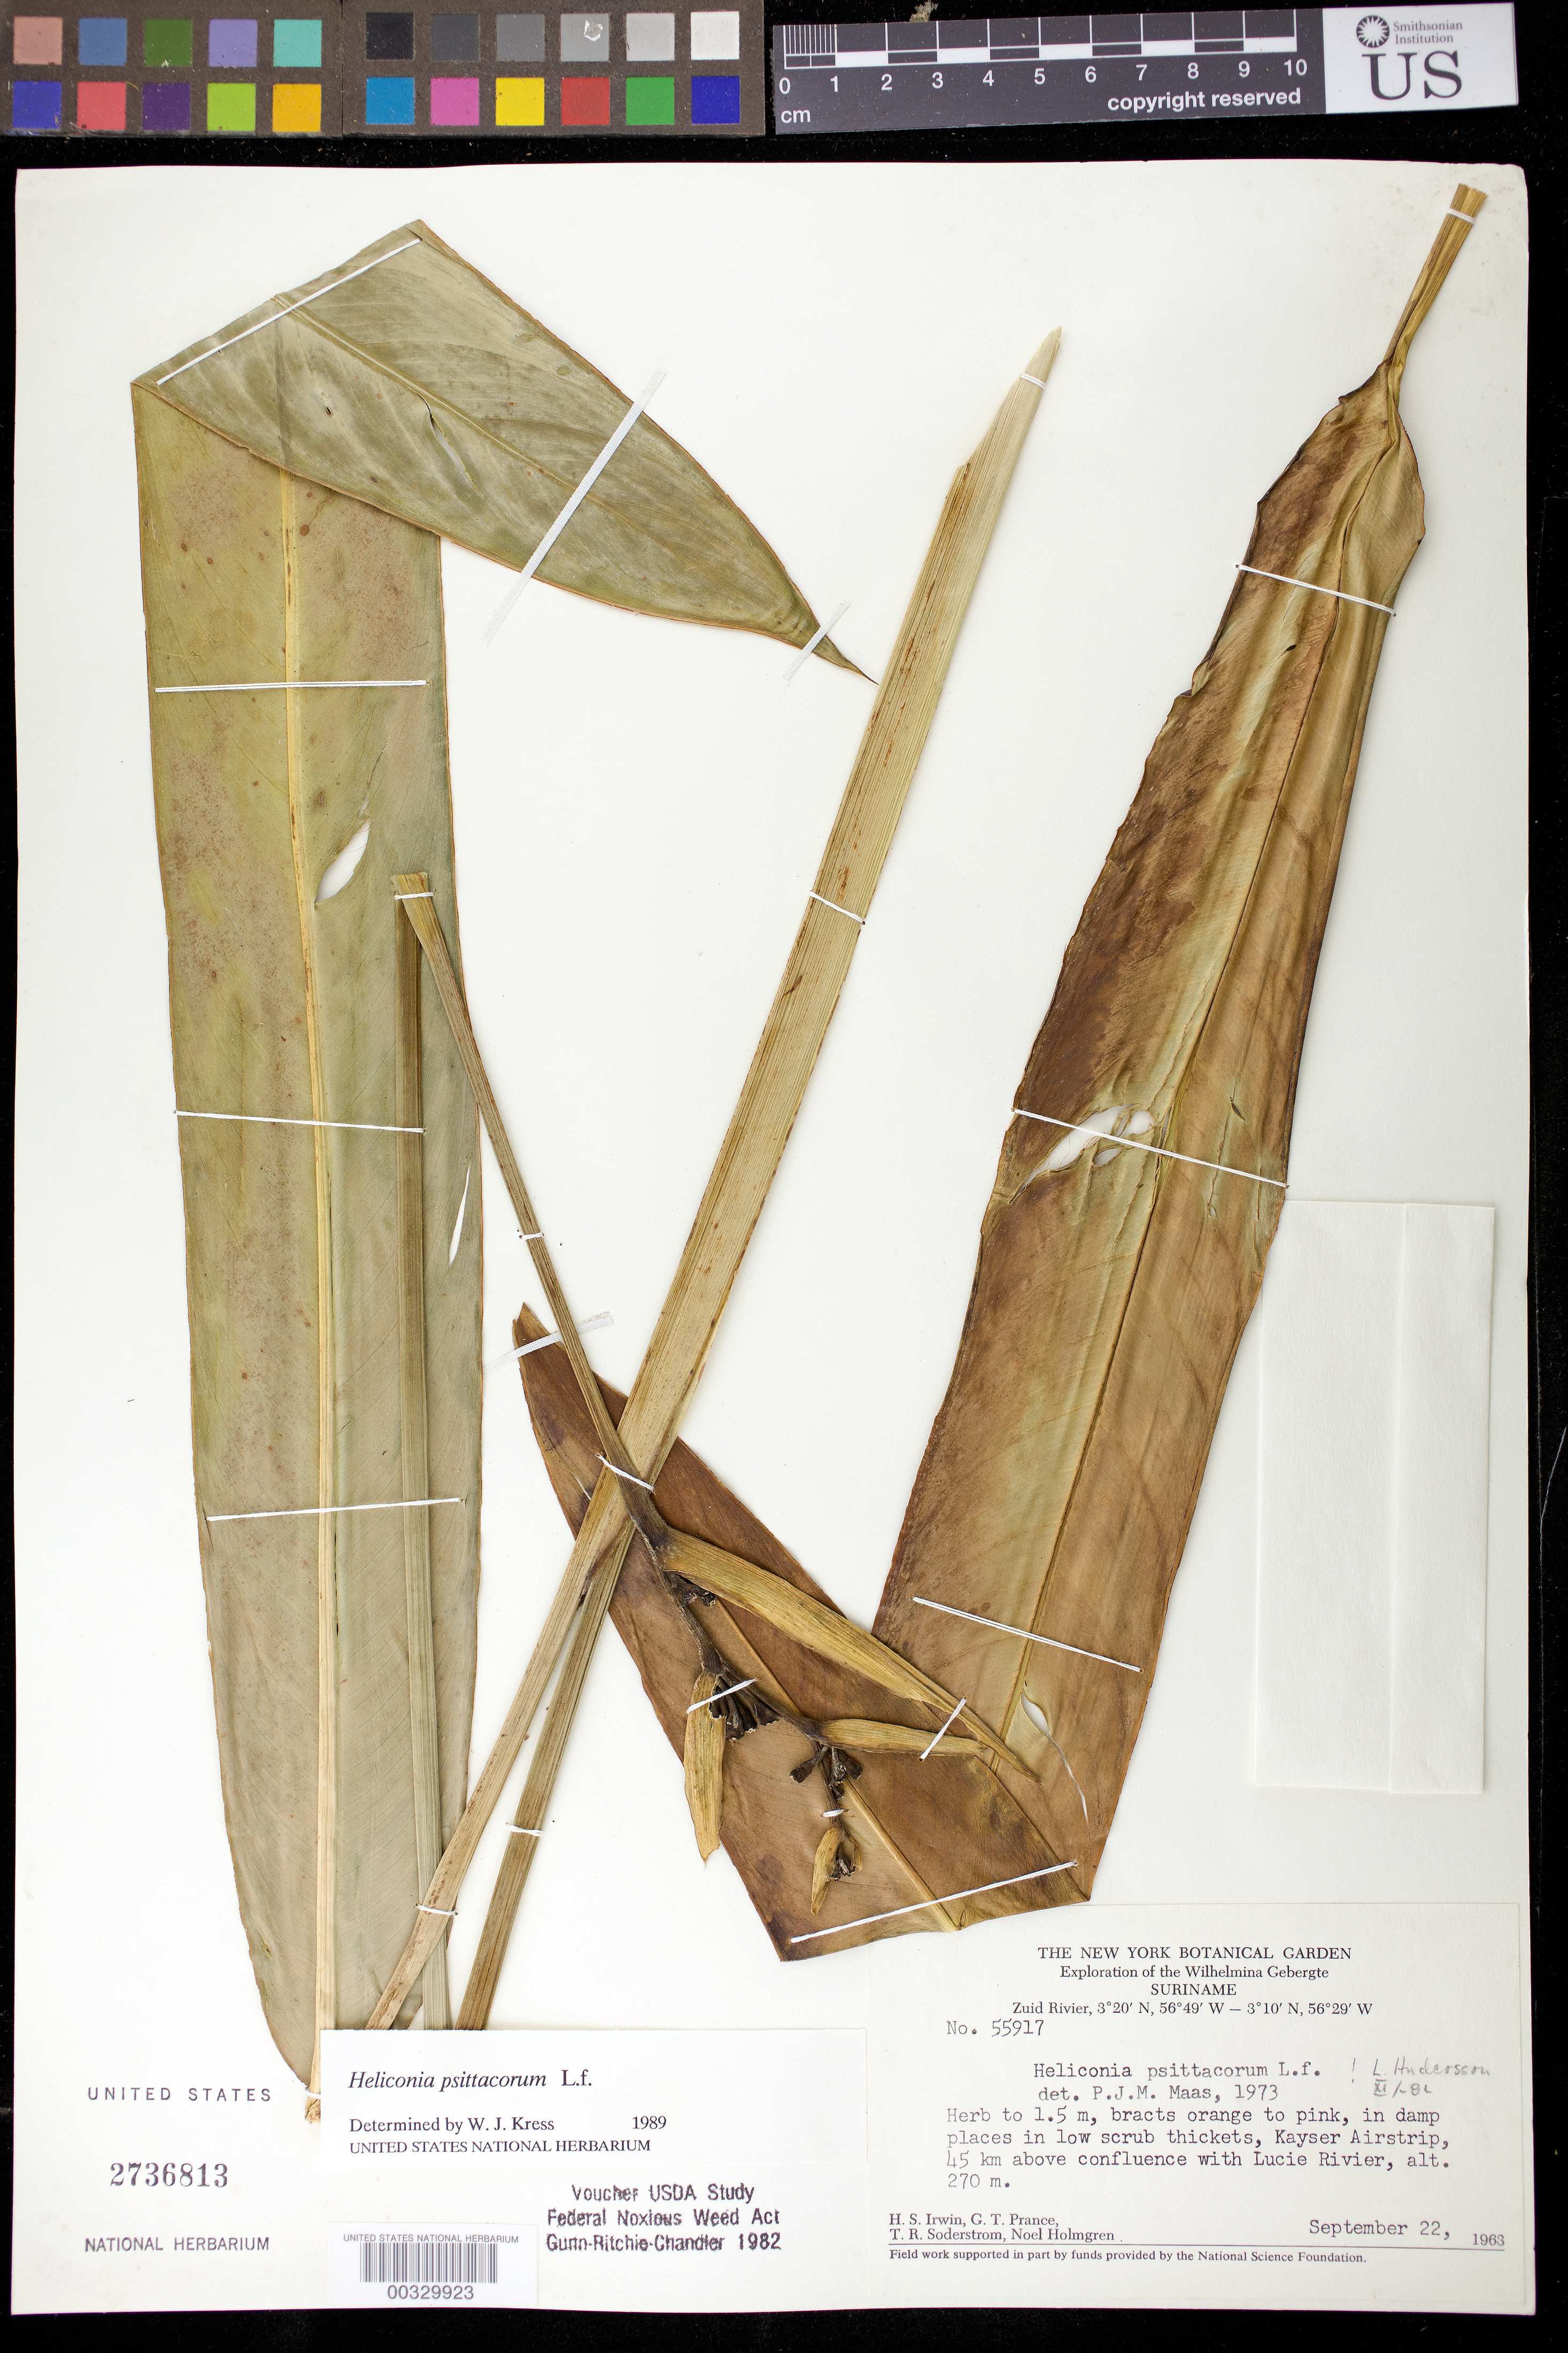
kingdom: Plantae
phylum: Tracheophyta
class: Liliopsida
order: Zingiberales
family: Heliconiaceae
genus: Heliconia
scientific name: Heliconia psittacorum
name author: L. f.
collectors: H. Irwin, G. T. Prance, T. R. Soderstrom & N. H. Holmgren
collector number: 55917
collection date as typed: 22 Sep 1963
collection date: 1963-09-22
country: Suriname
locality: Exploration of wilhelmina gebergte, kayser airstrip, 45 km above confluence with lucie rivier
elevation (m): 270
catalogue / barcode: US 2736813